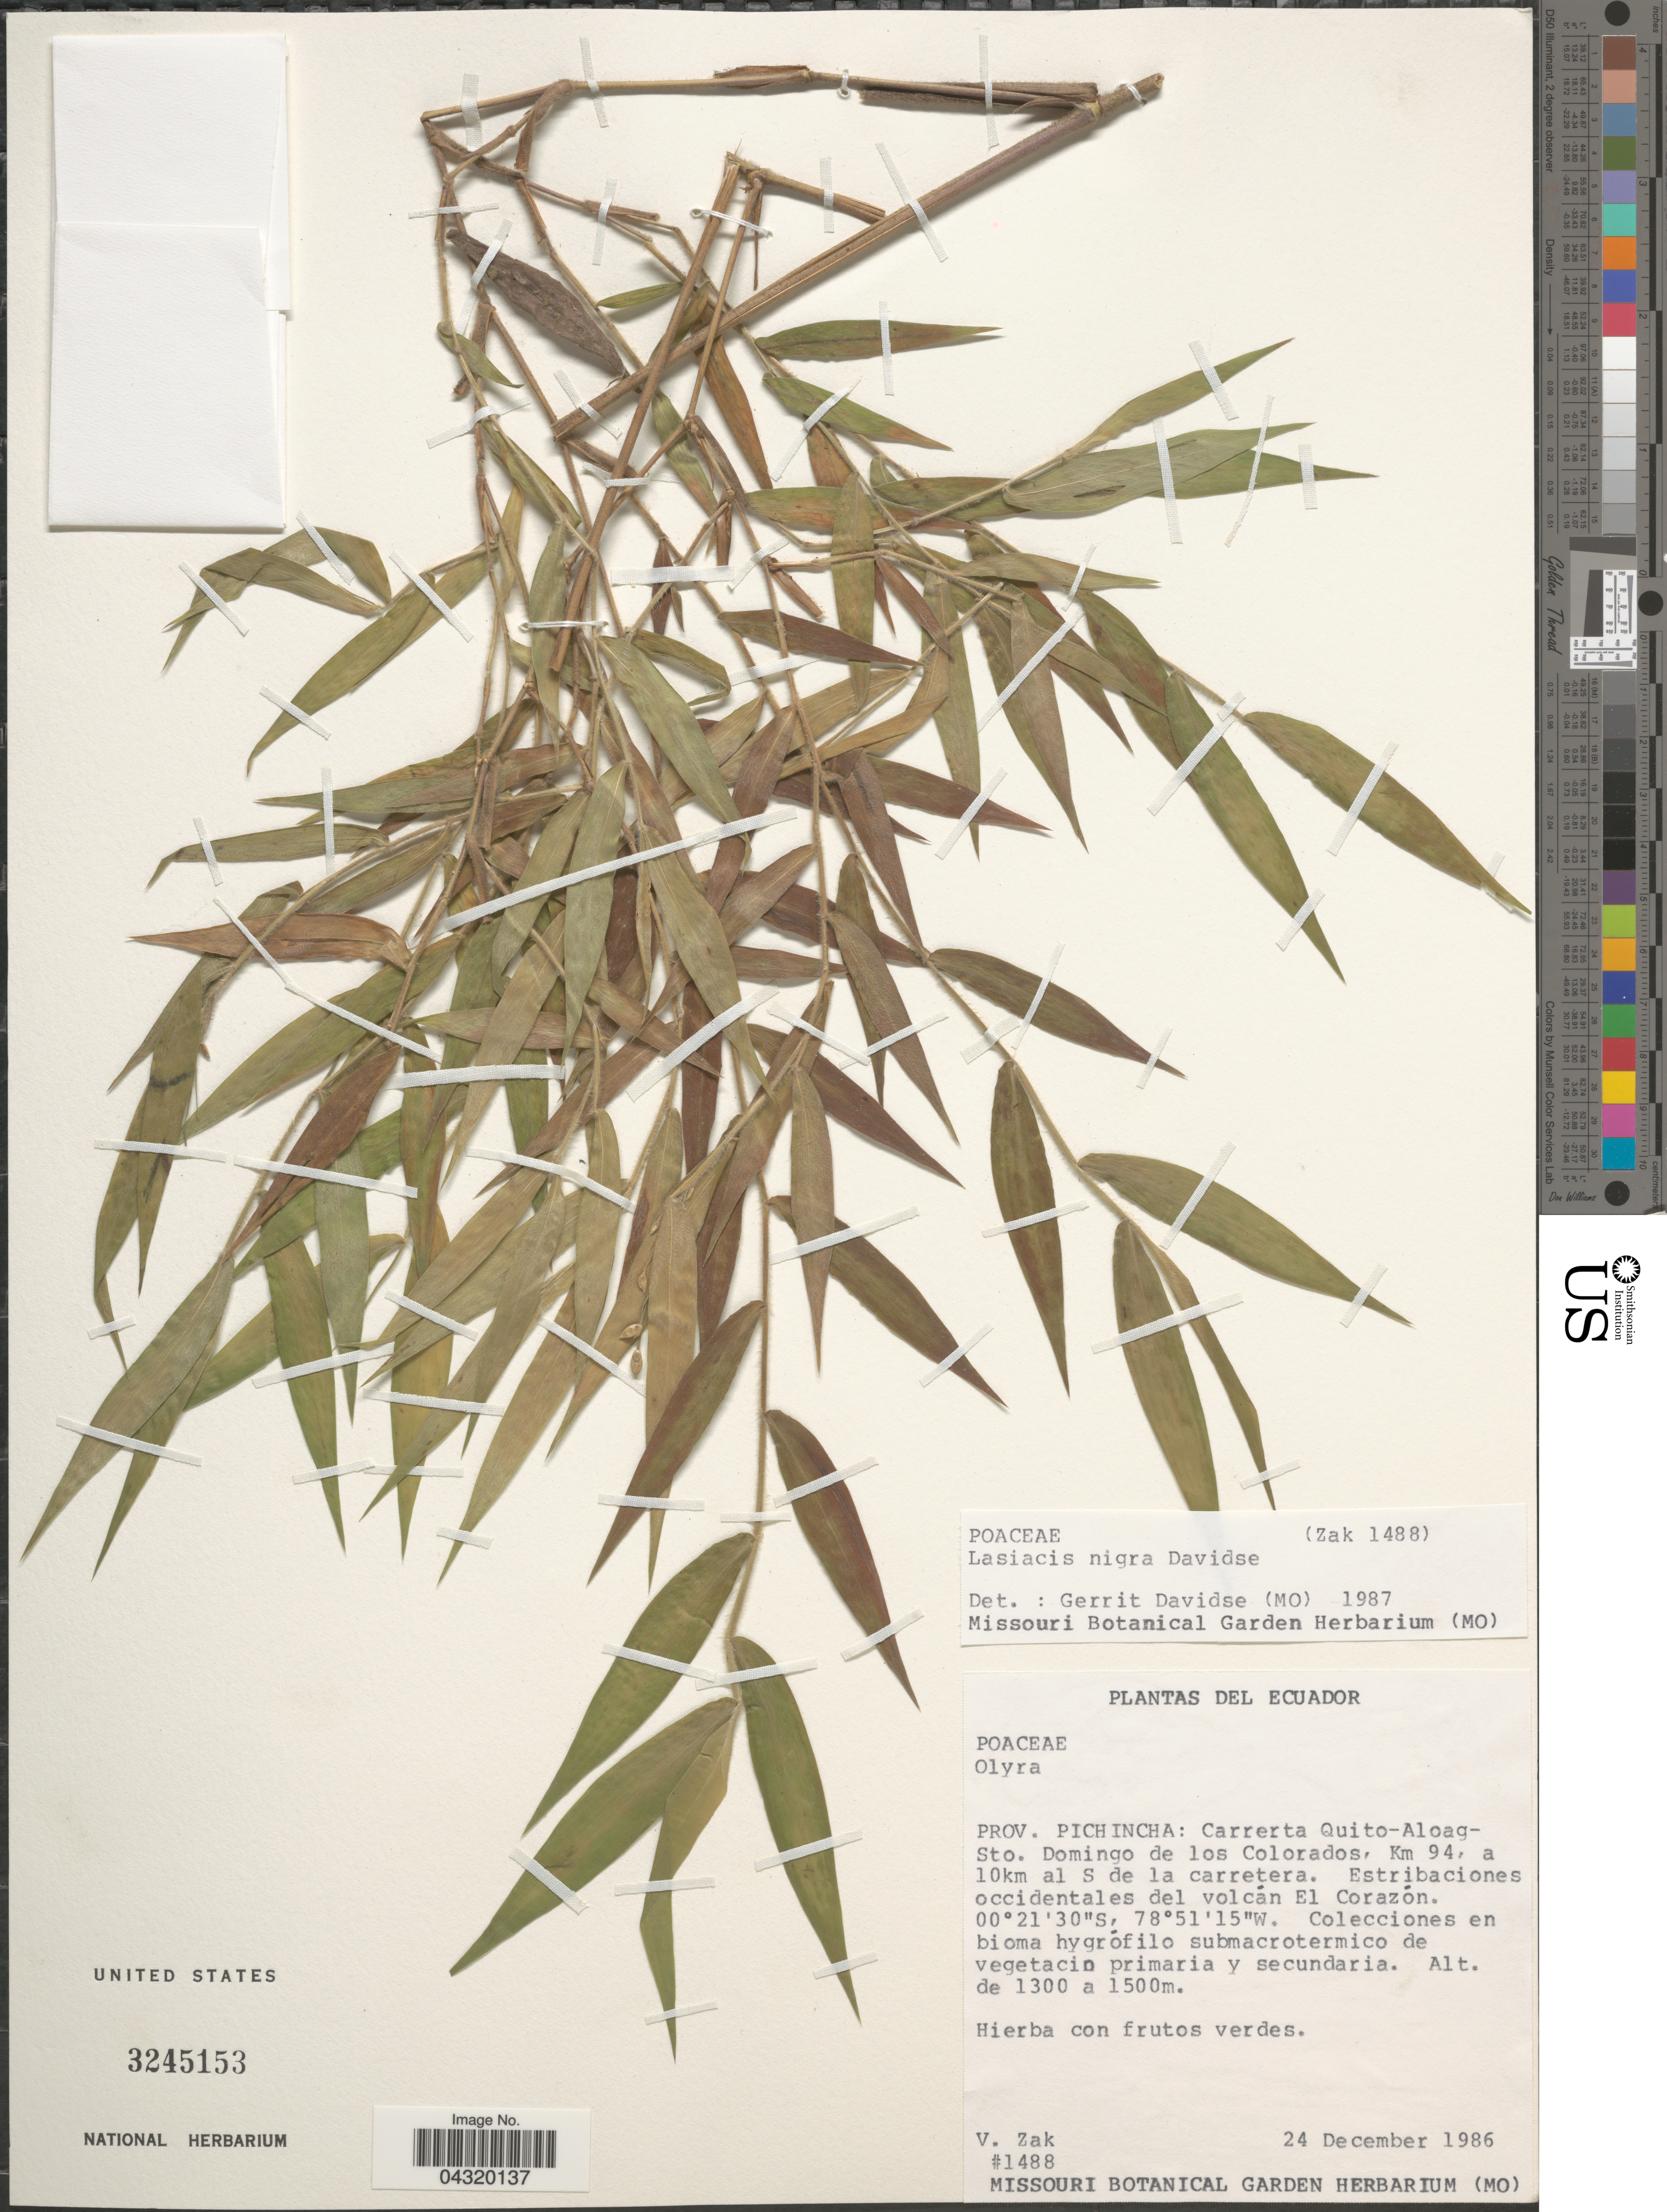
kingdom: Plantae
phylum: Tracheophyta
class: Liliopsida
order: Poales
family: Poaceae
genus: Lasiacis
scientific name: Lasiacis nigra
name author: Davidse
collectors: V. Zak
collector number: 1488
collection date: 1986-12-24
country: Ecuador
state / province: Pichincha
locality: Carrerta Quito-Aloag-Sto. Domingo de los Colorados, Km 94, a 10km al S de la carretera. Estribaciones occidentales del volcán El Corazón.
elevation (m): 1300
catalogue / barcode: US 3245153